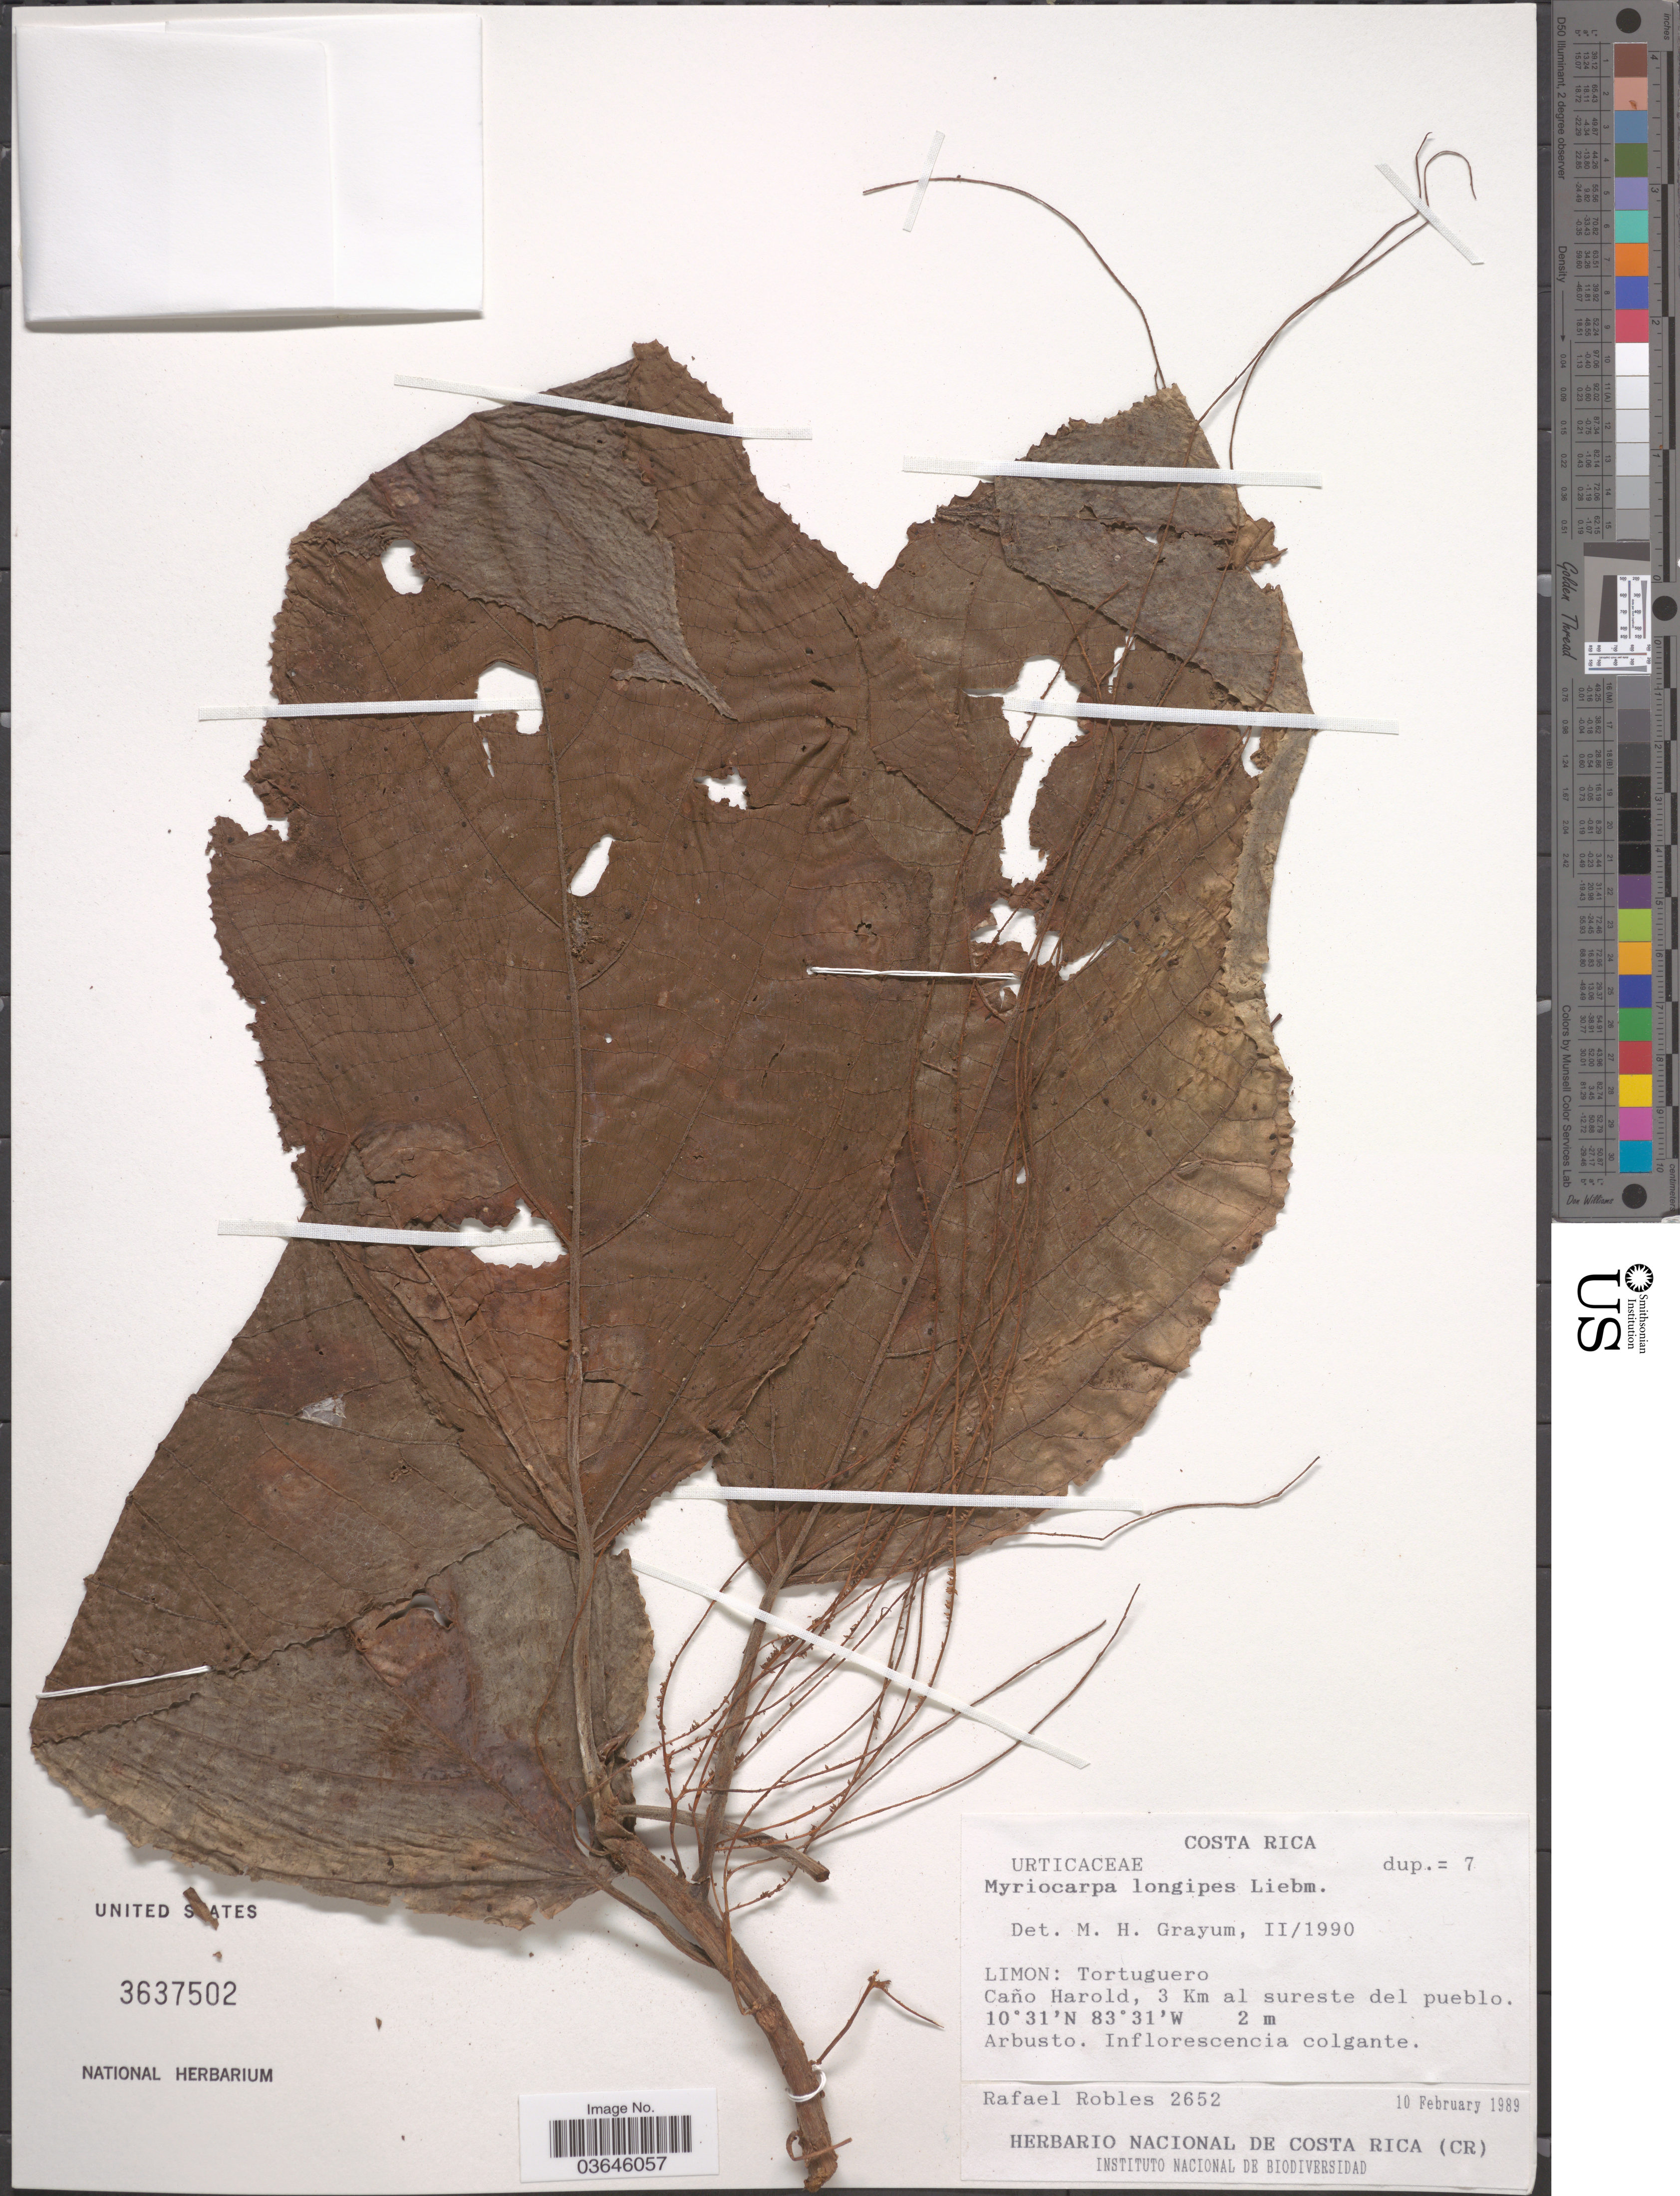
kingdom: Plantae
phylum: Tracheophyta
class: Magnoliopsida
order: Rosales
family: Urticaceae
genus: Myriocarpa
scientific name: Myriocarpa longipes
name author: Liebm.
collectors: R. Robles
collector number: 2652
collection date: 1989-02-10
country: Costa Rica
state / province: Limón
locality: Tortuguero. Caño Harold, 3 Km al sureste del pueblo.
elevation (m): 2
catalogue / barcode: US 3637502